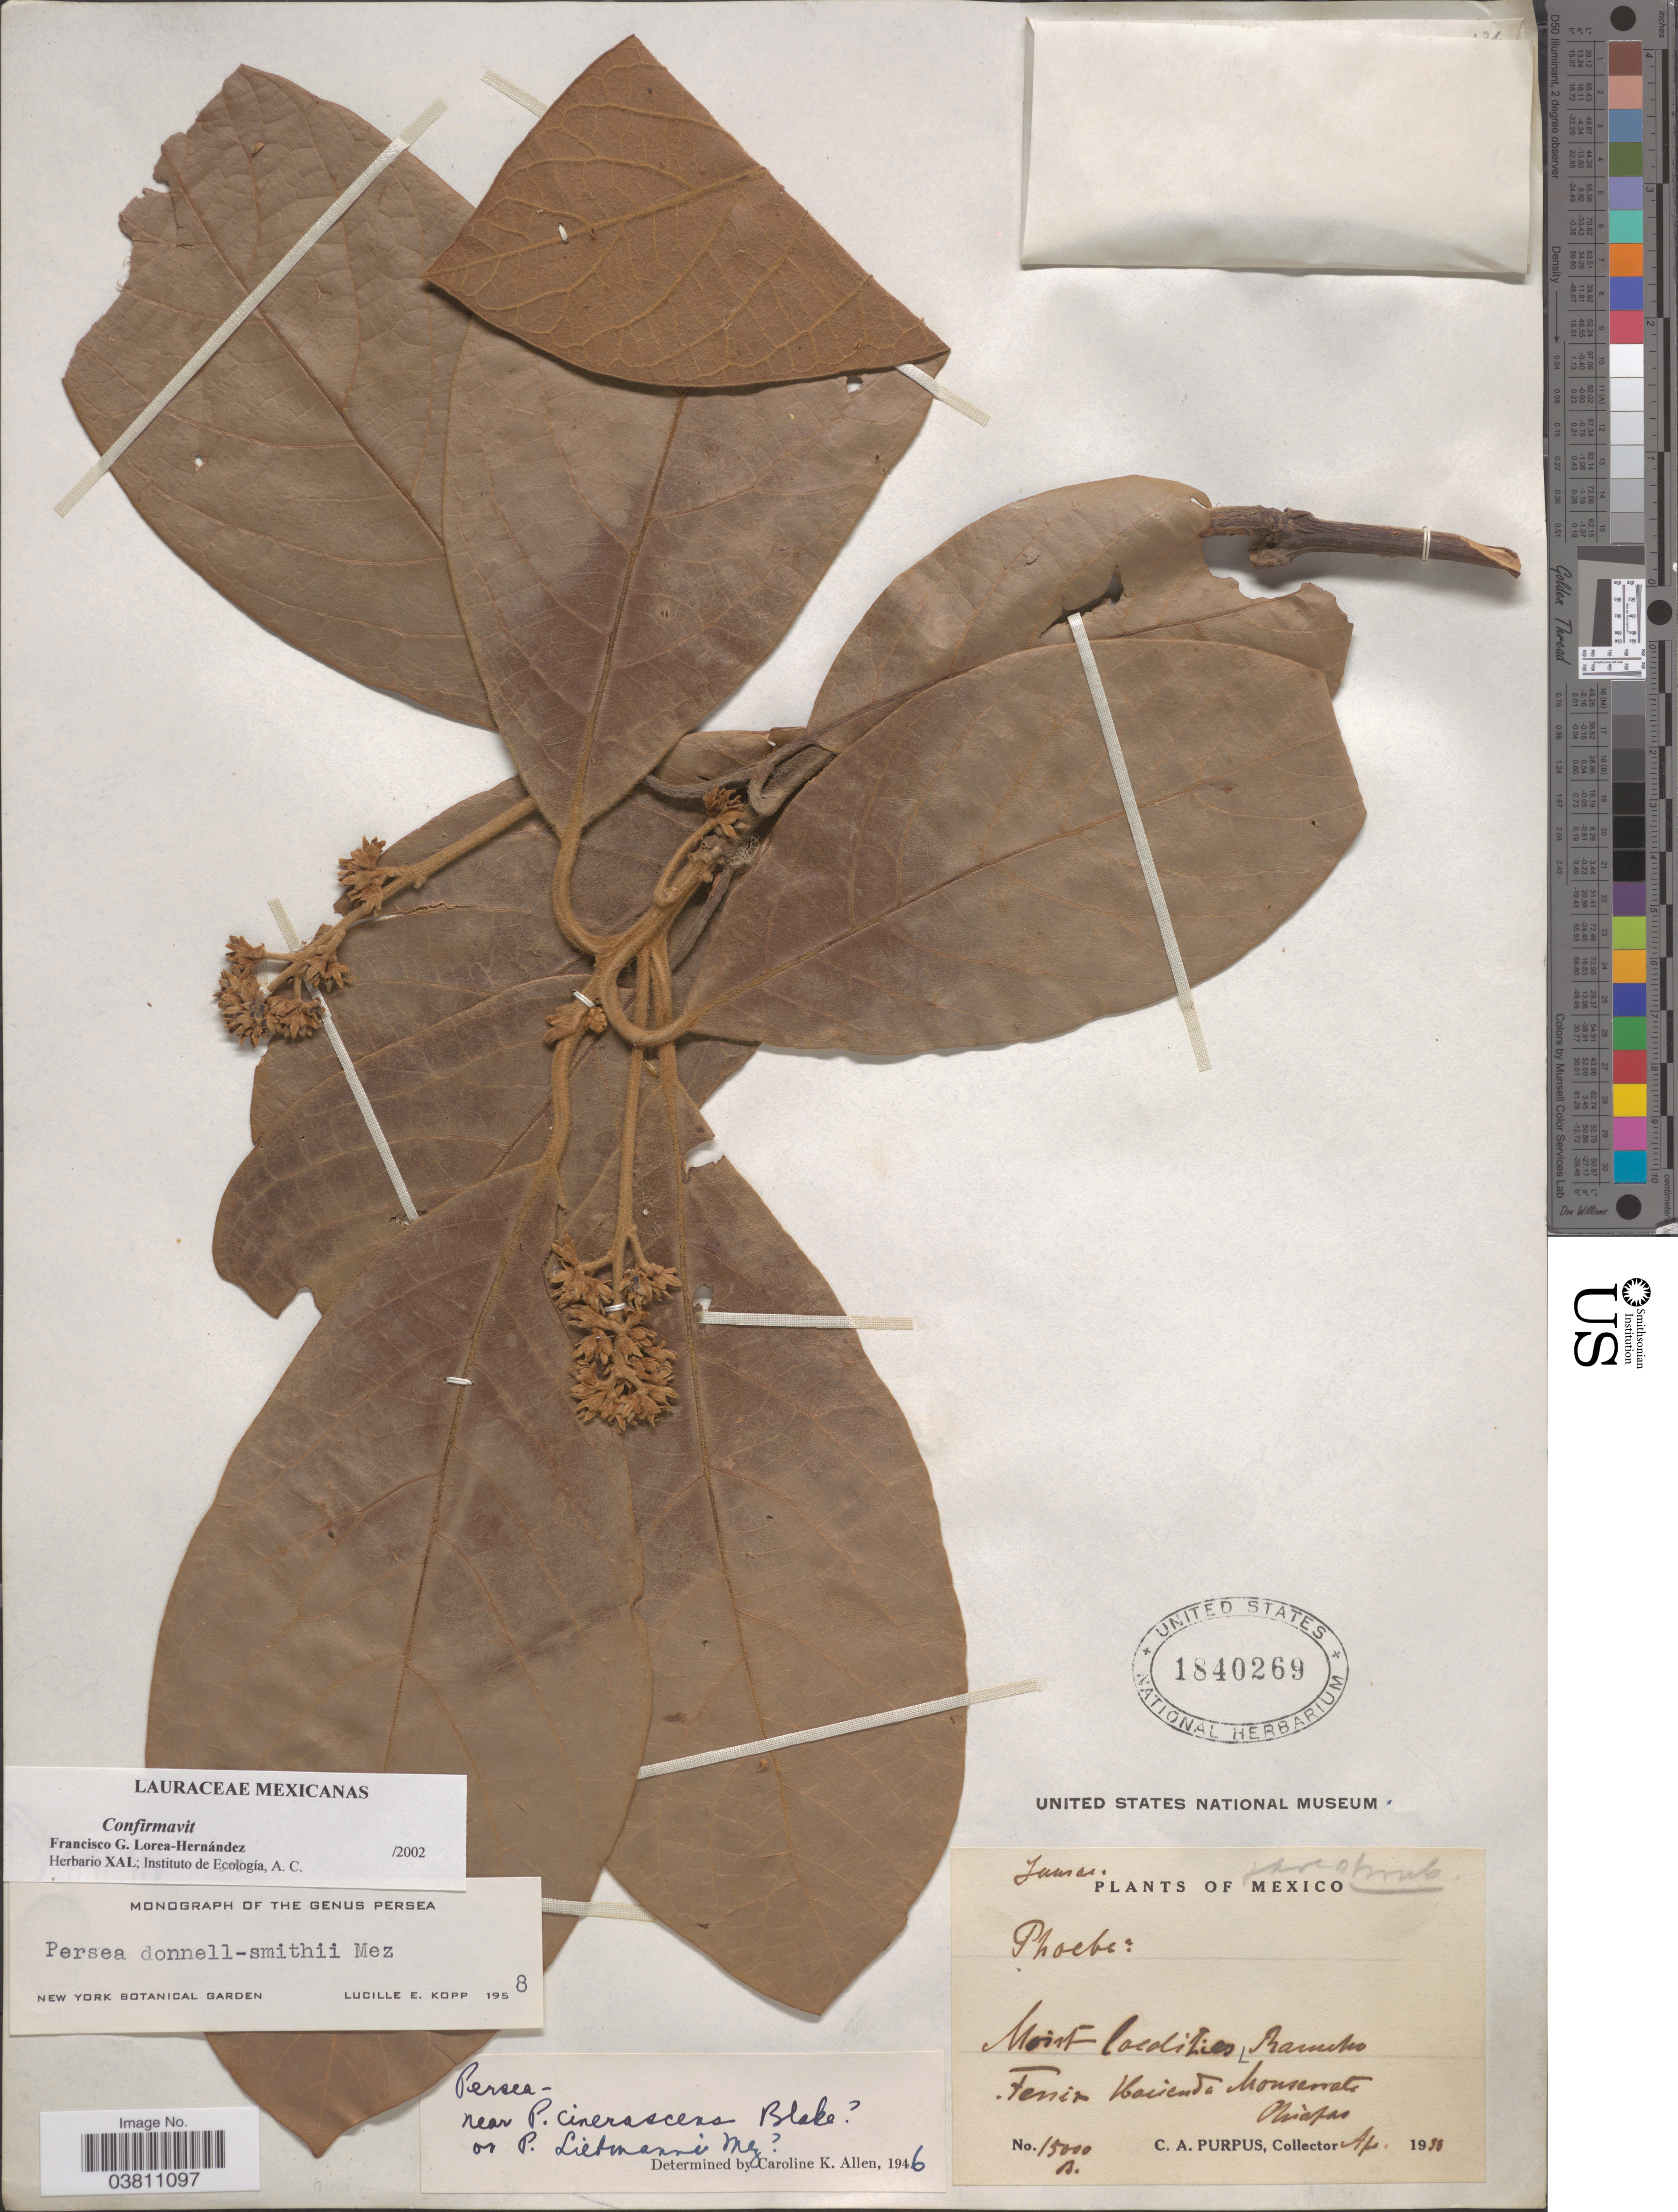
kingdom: Plantae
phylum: Tracheophyta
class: Magnoliopsida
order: Laurales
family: Lauraceae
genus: Persea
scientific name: Persea donnell-smithii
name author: Mez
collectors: C. A. Purpus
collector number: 15000B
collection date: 1933-04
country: Mexico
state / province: Chiapas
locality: Rancho Fenia. Hacienda Monserrate.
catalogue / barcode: US 1840269